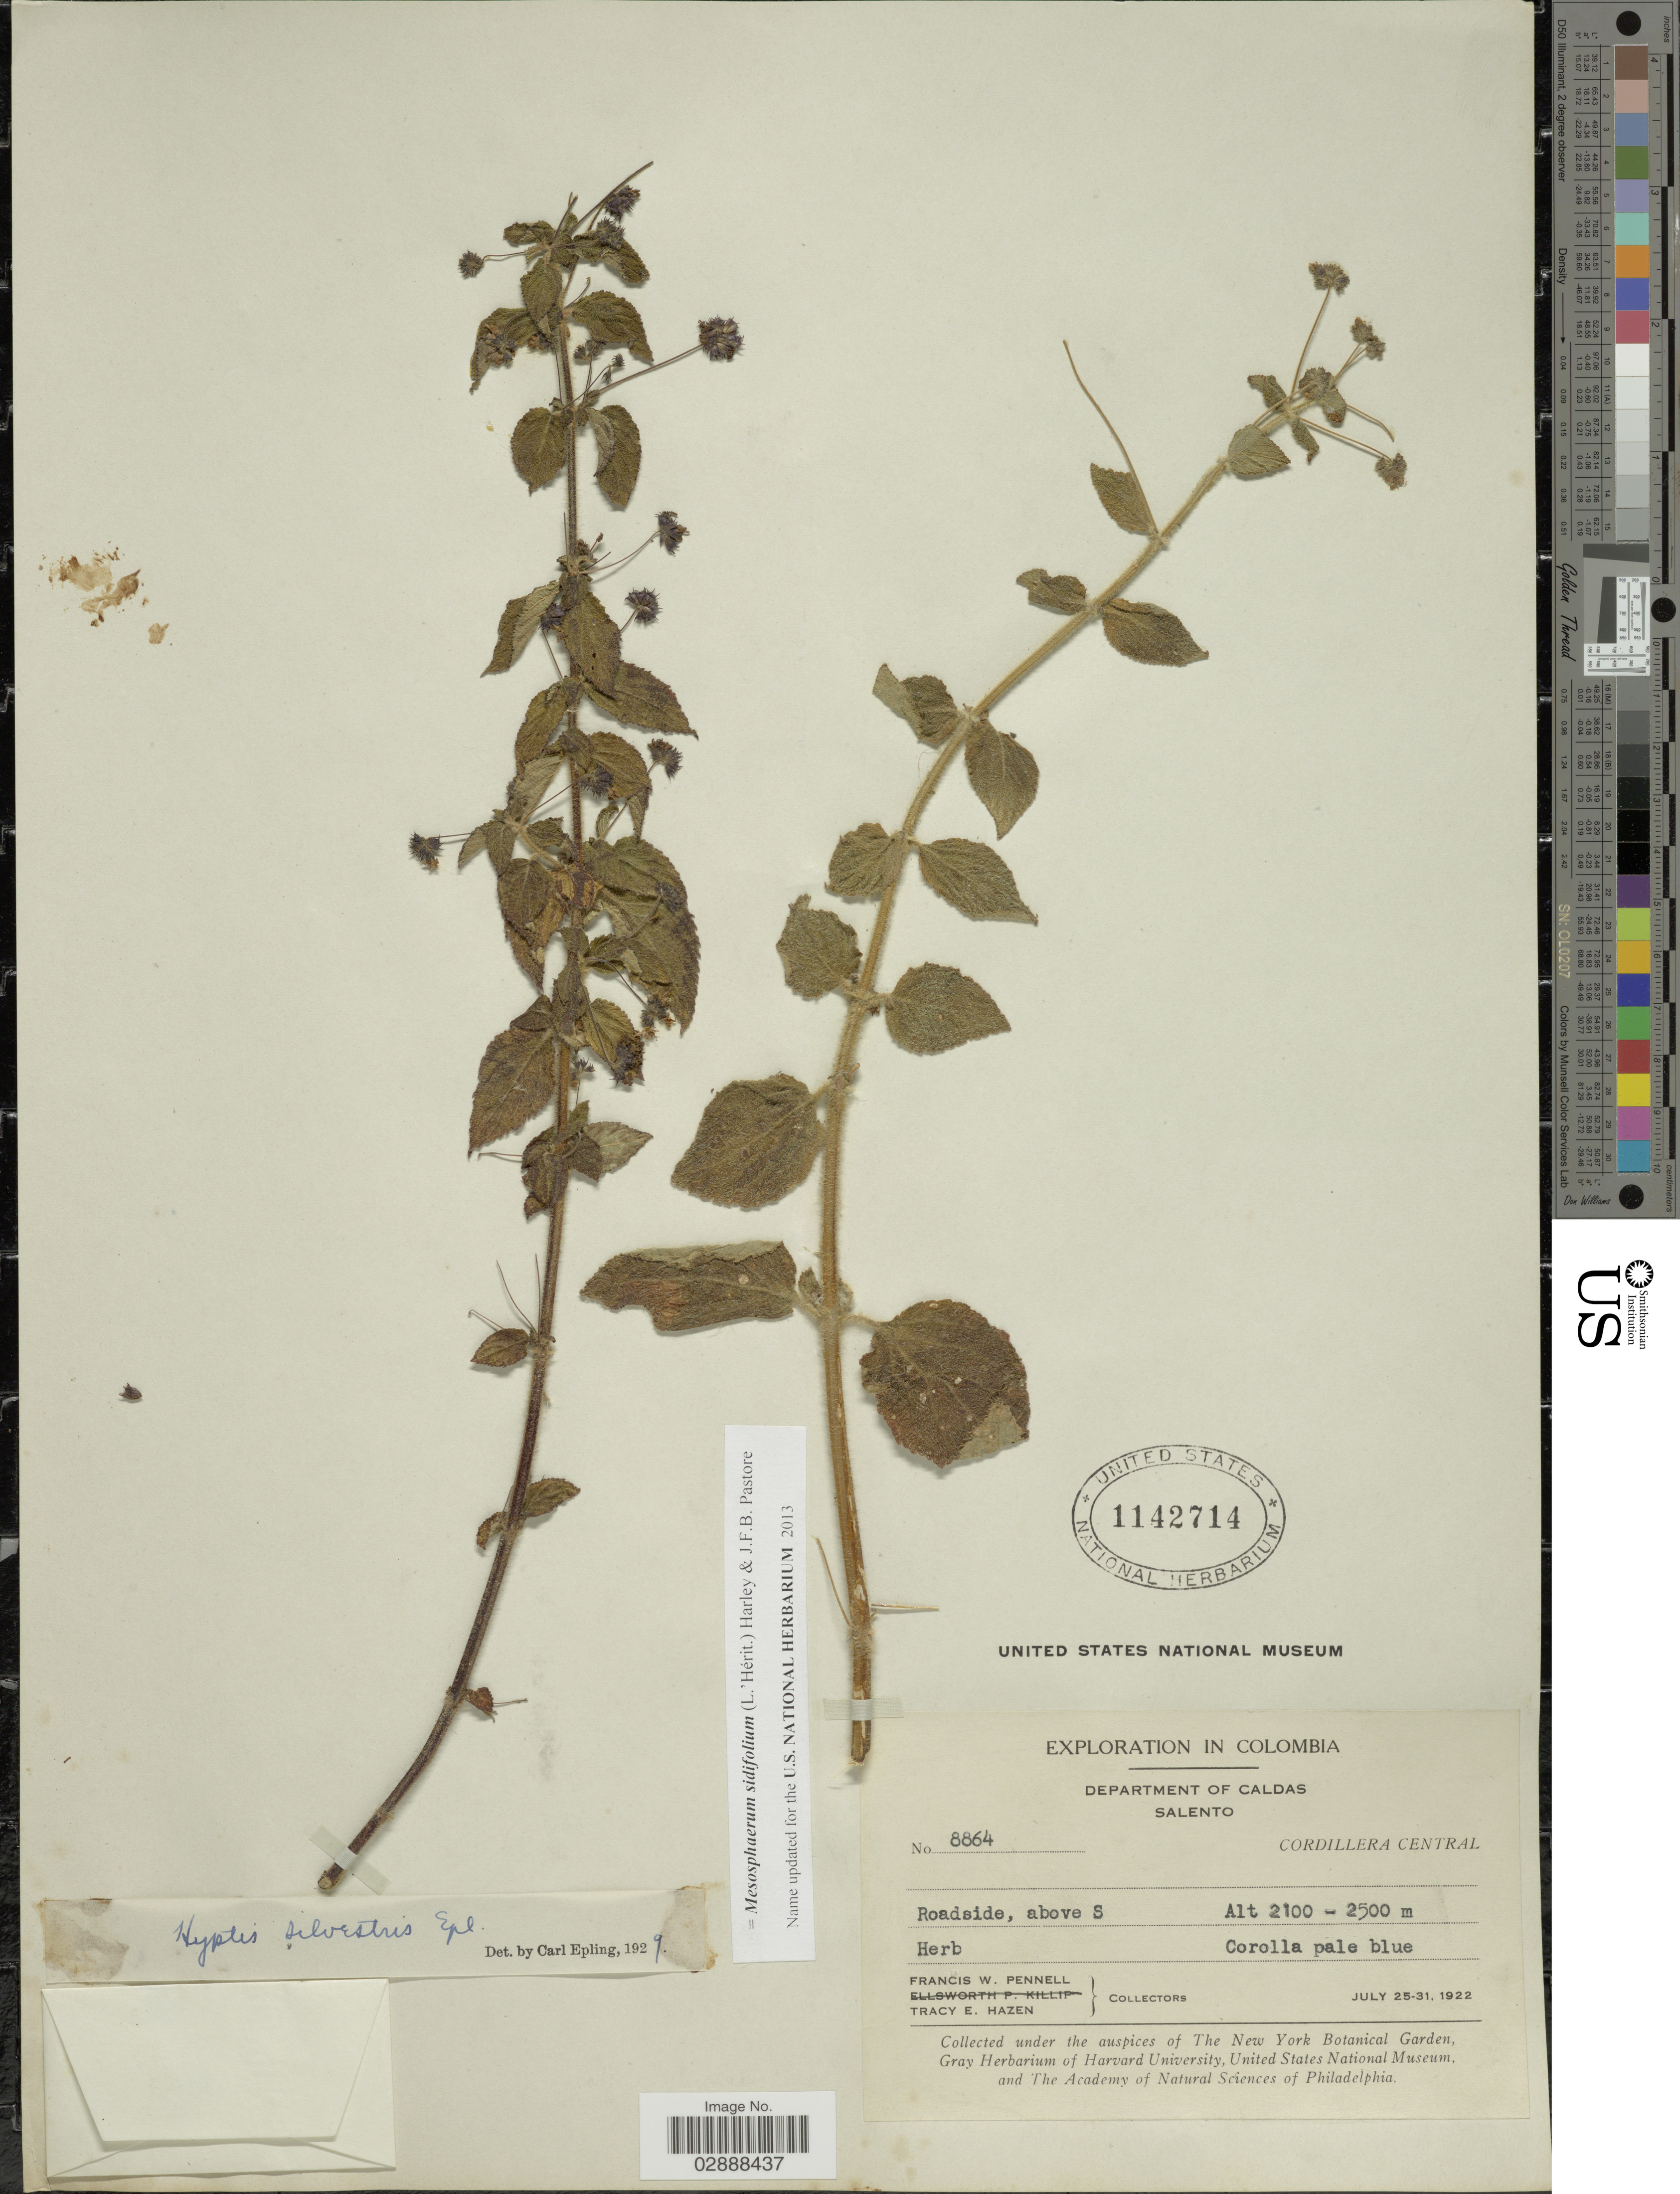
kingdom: Plantae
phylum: Tracheophyta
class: Magnoliopsida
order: Lamiales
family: Lamiaceae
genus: Mesosphaerum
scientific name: Mesosphaerum sidifolium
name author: (L'Hér.) Harley & J.F.B. Pastore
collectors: F. W. Pennell & T. E. Hazen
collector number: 8864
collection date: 1922-07-25/1922-07-31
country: Colombia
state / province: Caldas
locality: Department of Caldas, Salento, Cordillera Central. Above S.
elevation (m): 2100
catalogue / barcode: US 1142714